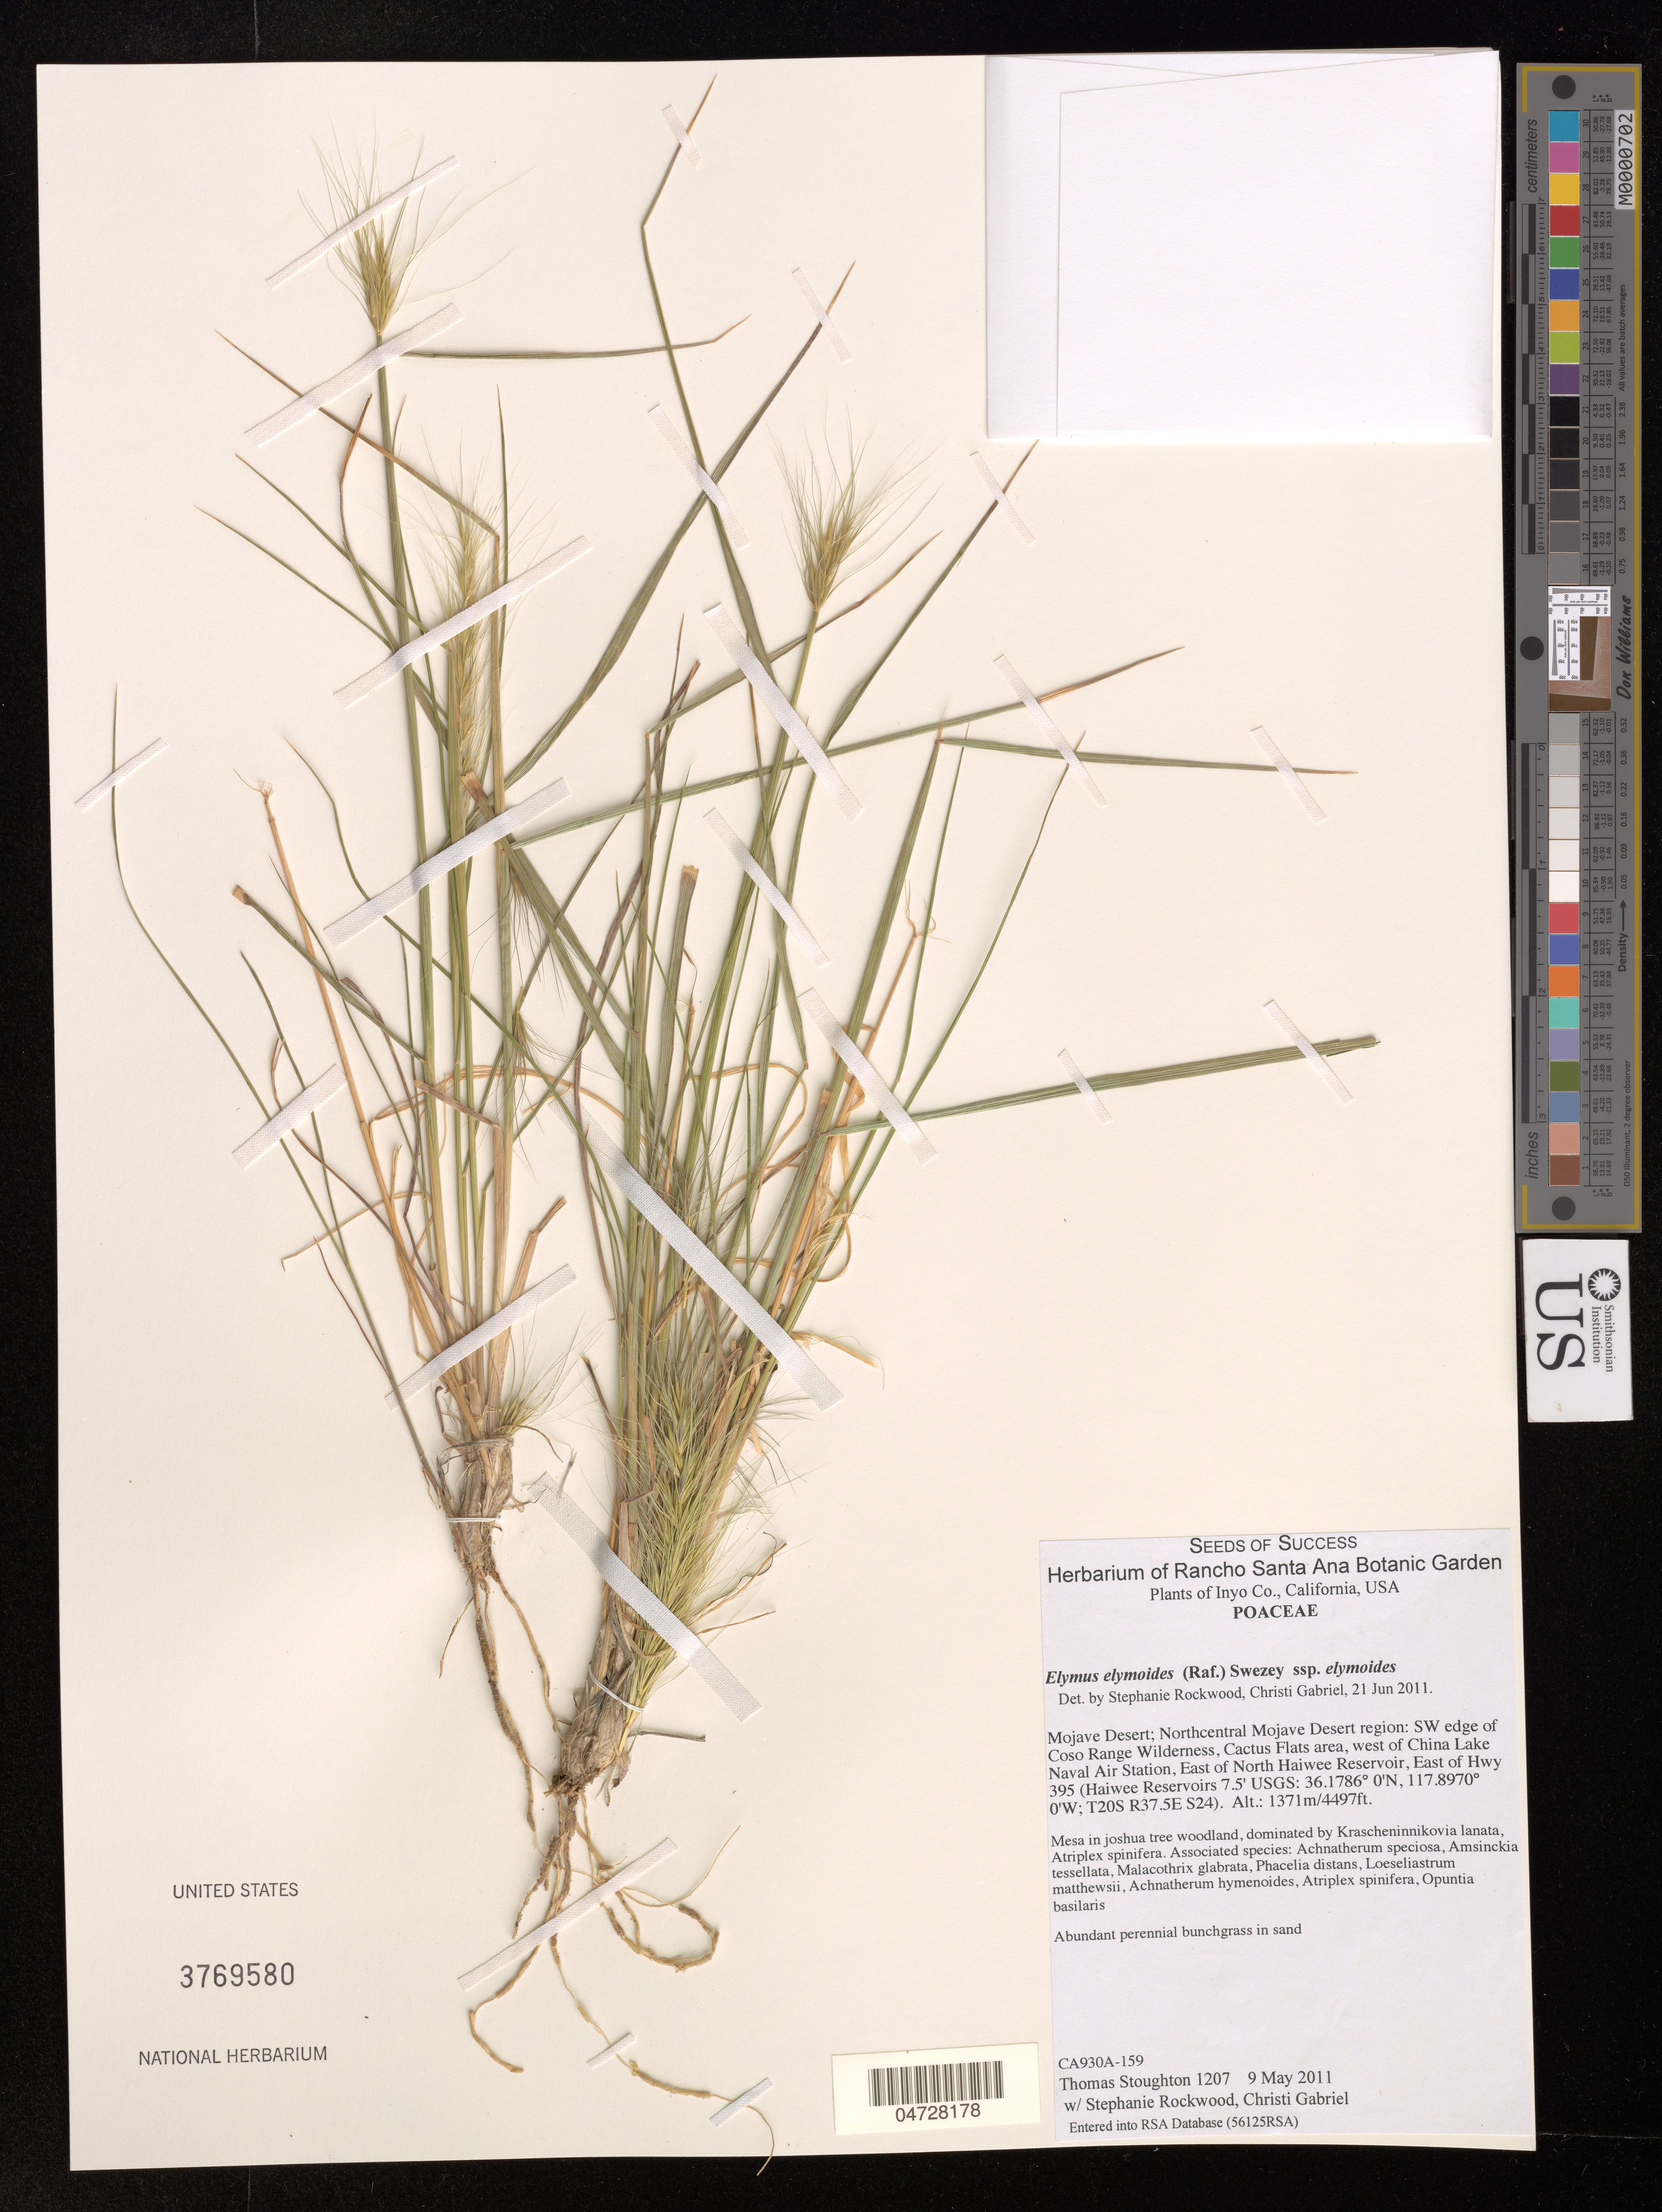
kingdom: Plantae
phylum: Tracheophyta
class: Liliopsida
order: Poales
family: Poaceae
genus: Elymus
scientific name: Elymus elymoides subsp. elymoides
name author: (Raf.) Swezey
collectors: T. Stoughton & S. Rockwood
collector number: CA930A-159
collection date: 2011-05-09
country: United States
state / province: California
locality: Inyo Co., Mojave Desert; Northcentral Mojave Desert region: SW edge of Coso Range Wilderness, Cactus Flats area, west of China Lake Naval Air Station, East of North Haiwee Reservoir, East of Hwy 395 (Haiwee Reservoirs).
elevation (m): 1371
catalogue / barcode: US 3769580